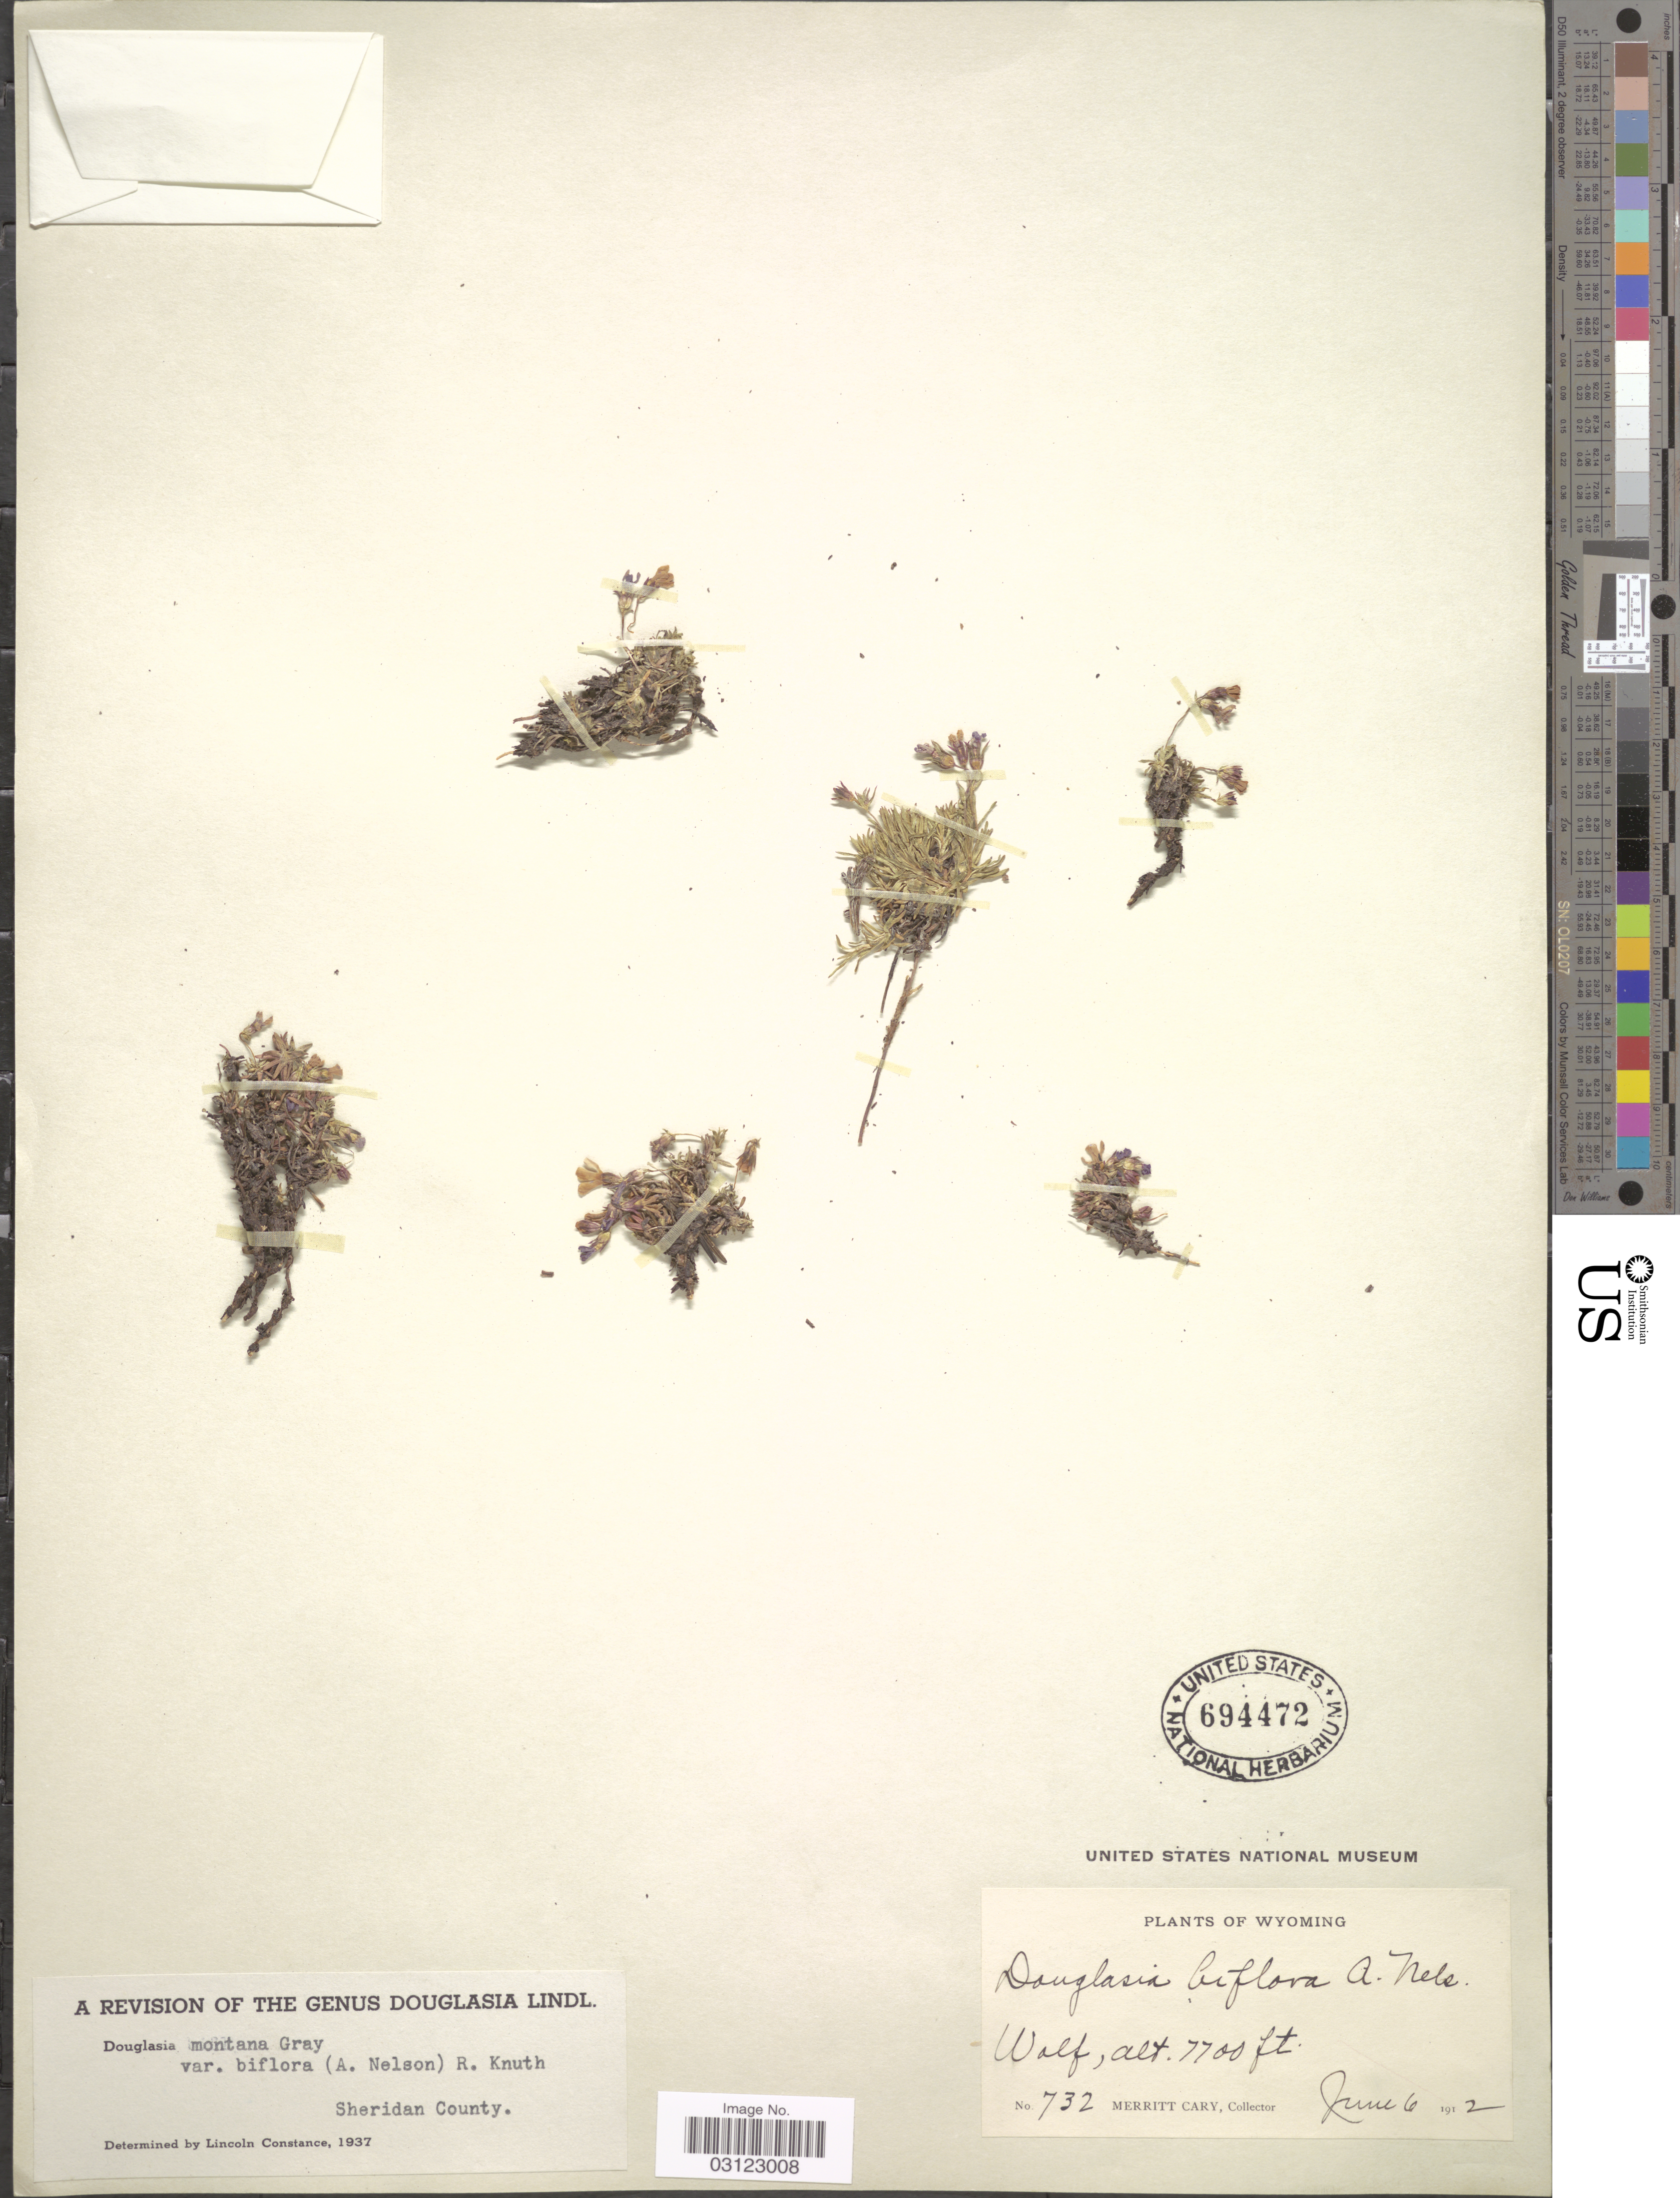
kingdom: Plantae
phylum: Tracheophyta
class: Magnoliopsida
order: Ericales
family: Primulaceae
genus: Douglasia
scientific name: Douglasia montana var. biflora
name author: (A. Nelson) R. Knuth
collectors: M. Cary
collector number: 732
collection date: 1912-06-06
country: United States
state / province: Wyoming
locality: Sheridan County. Wolf.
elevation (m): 2347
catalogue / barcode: US 694472